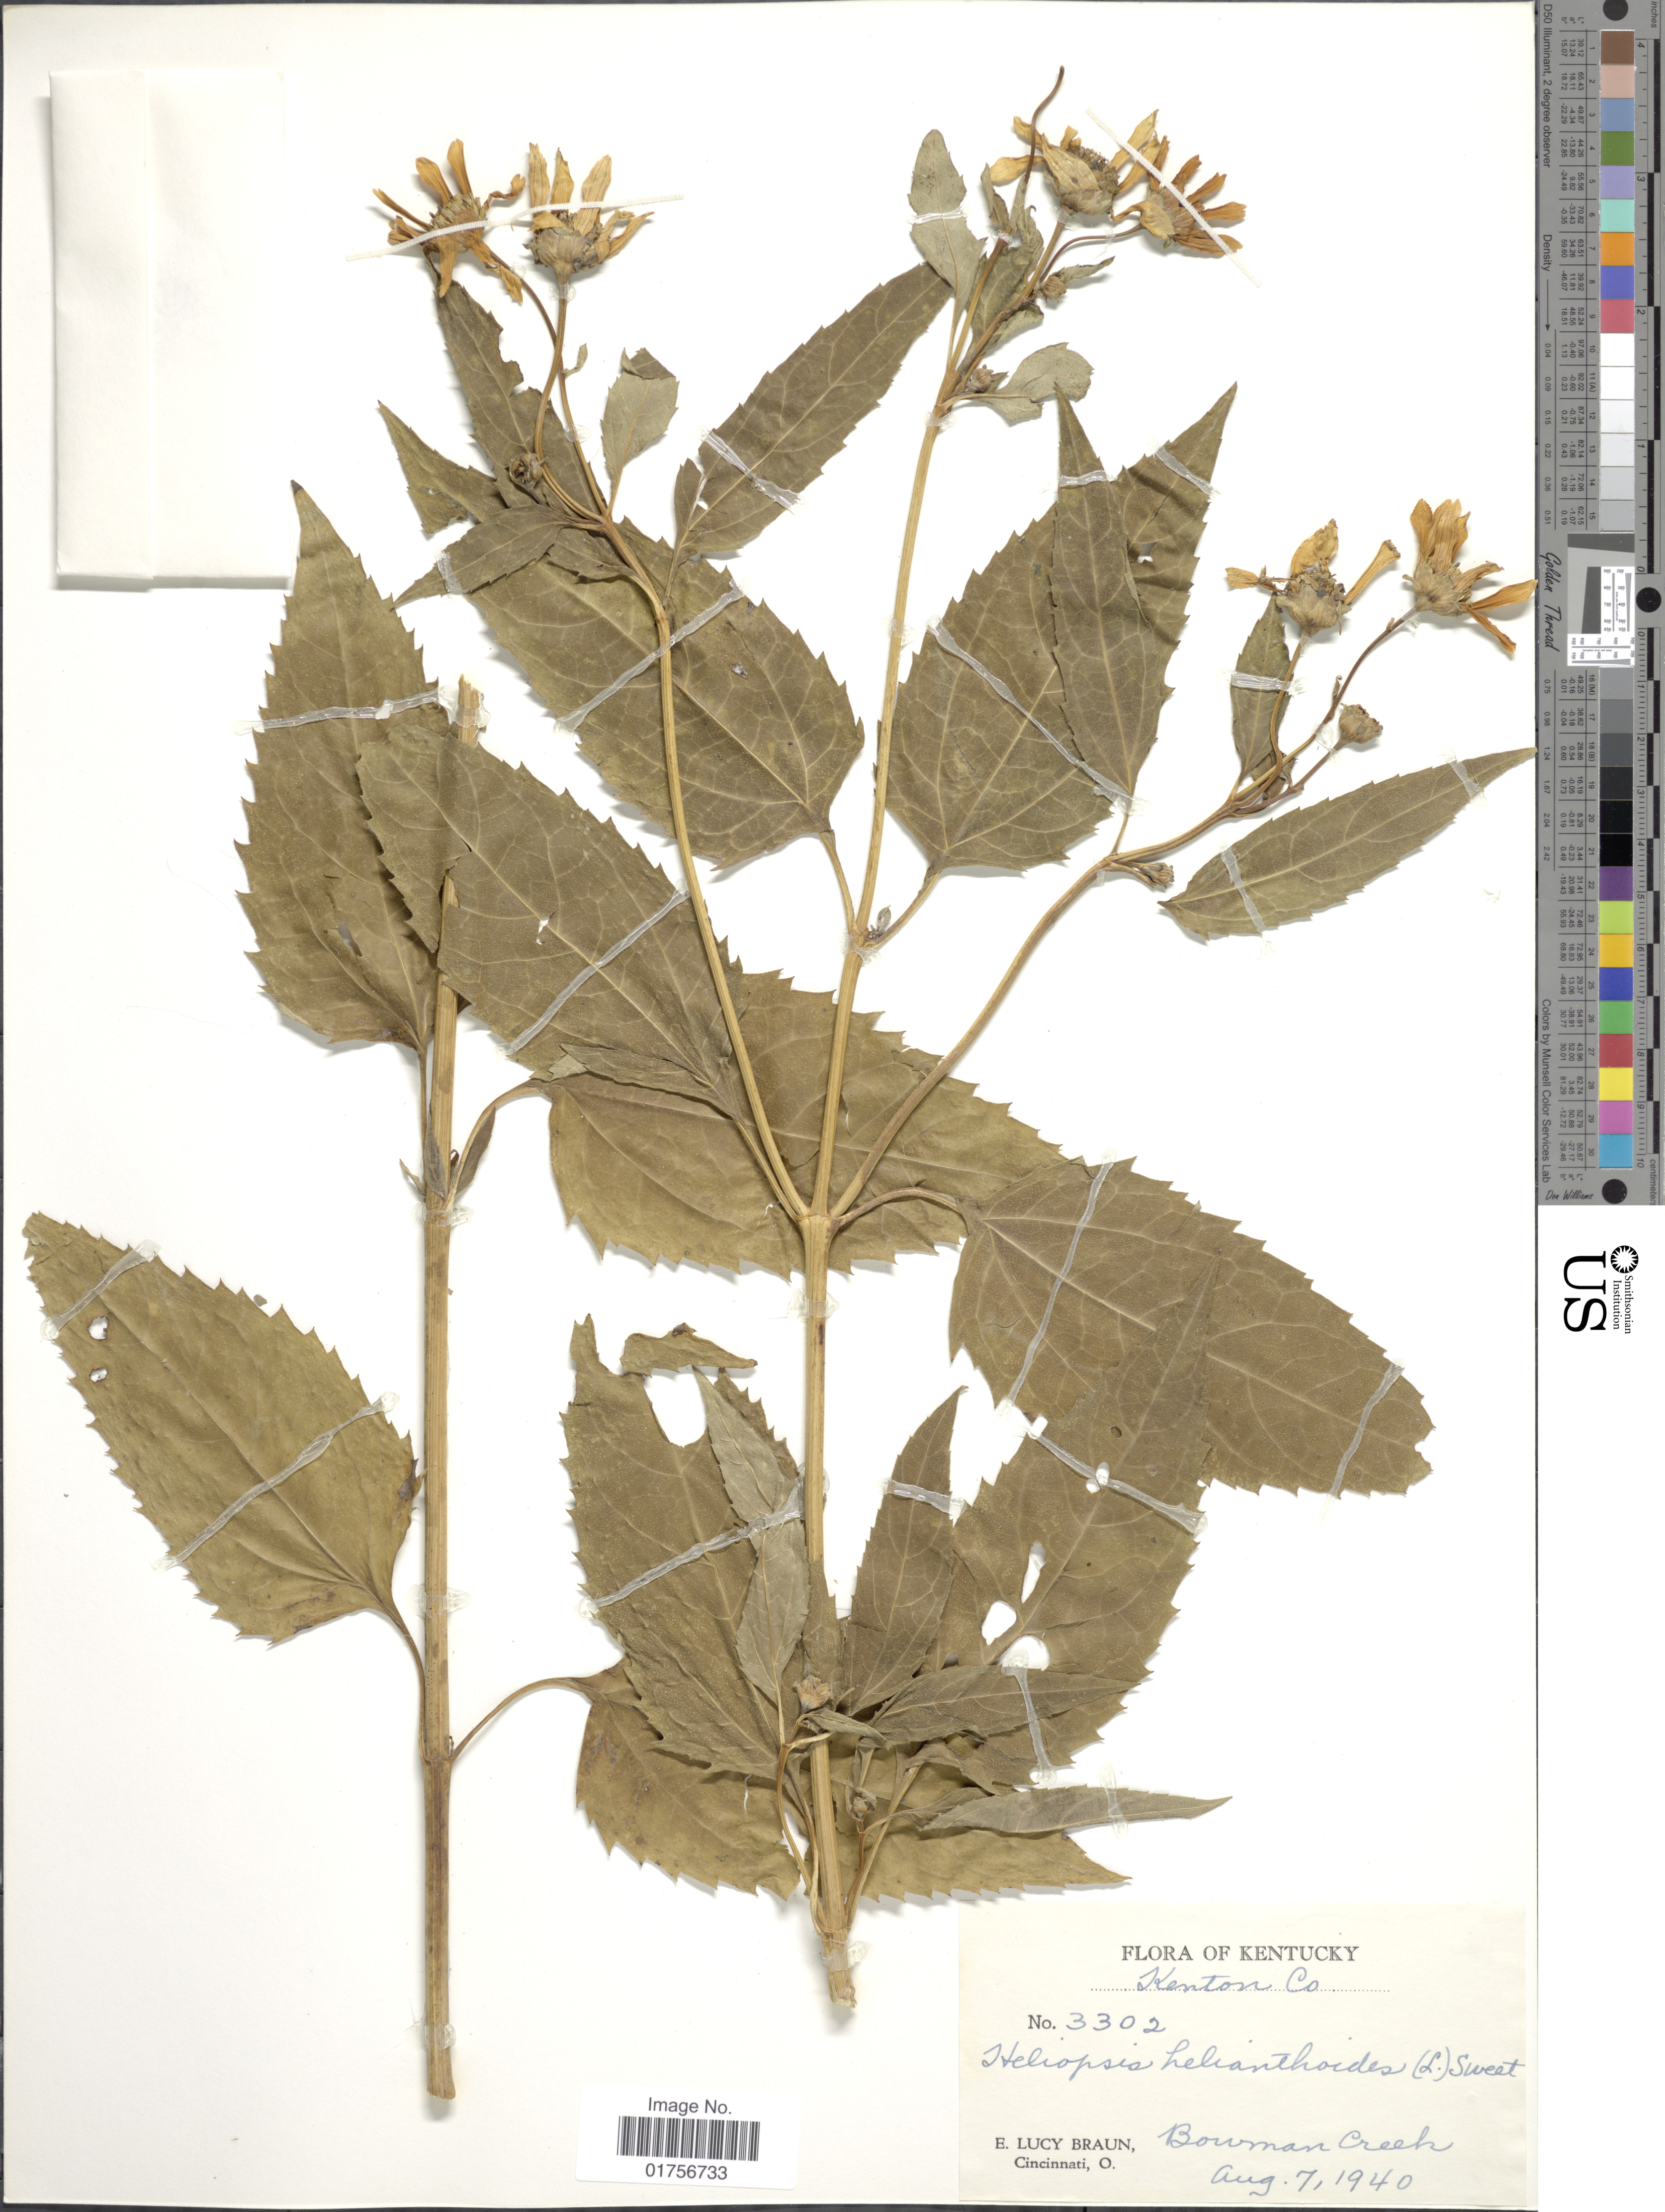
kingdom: Plantae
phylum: Tracheophyta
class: Magnoliopsida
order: Asterales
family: Asteraceae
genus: Heliopsis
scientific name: Heliopsis helianthoides subsp. helianthoides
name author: (L.) Sweet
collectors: E. L. Braun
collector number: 3302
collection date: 1940-08-07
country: United States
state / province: Kentucky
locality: Kenton Co., Bowman Creek